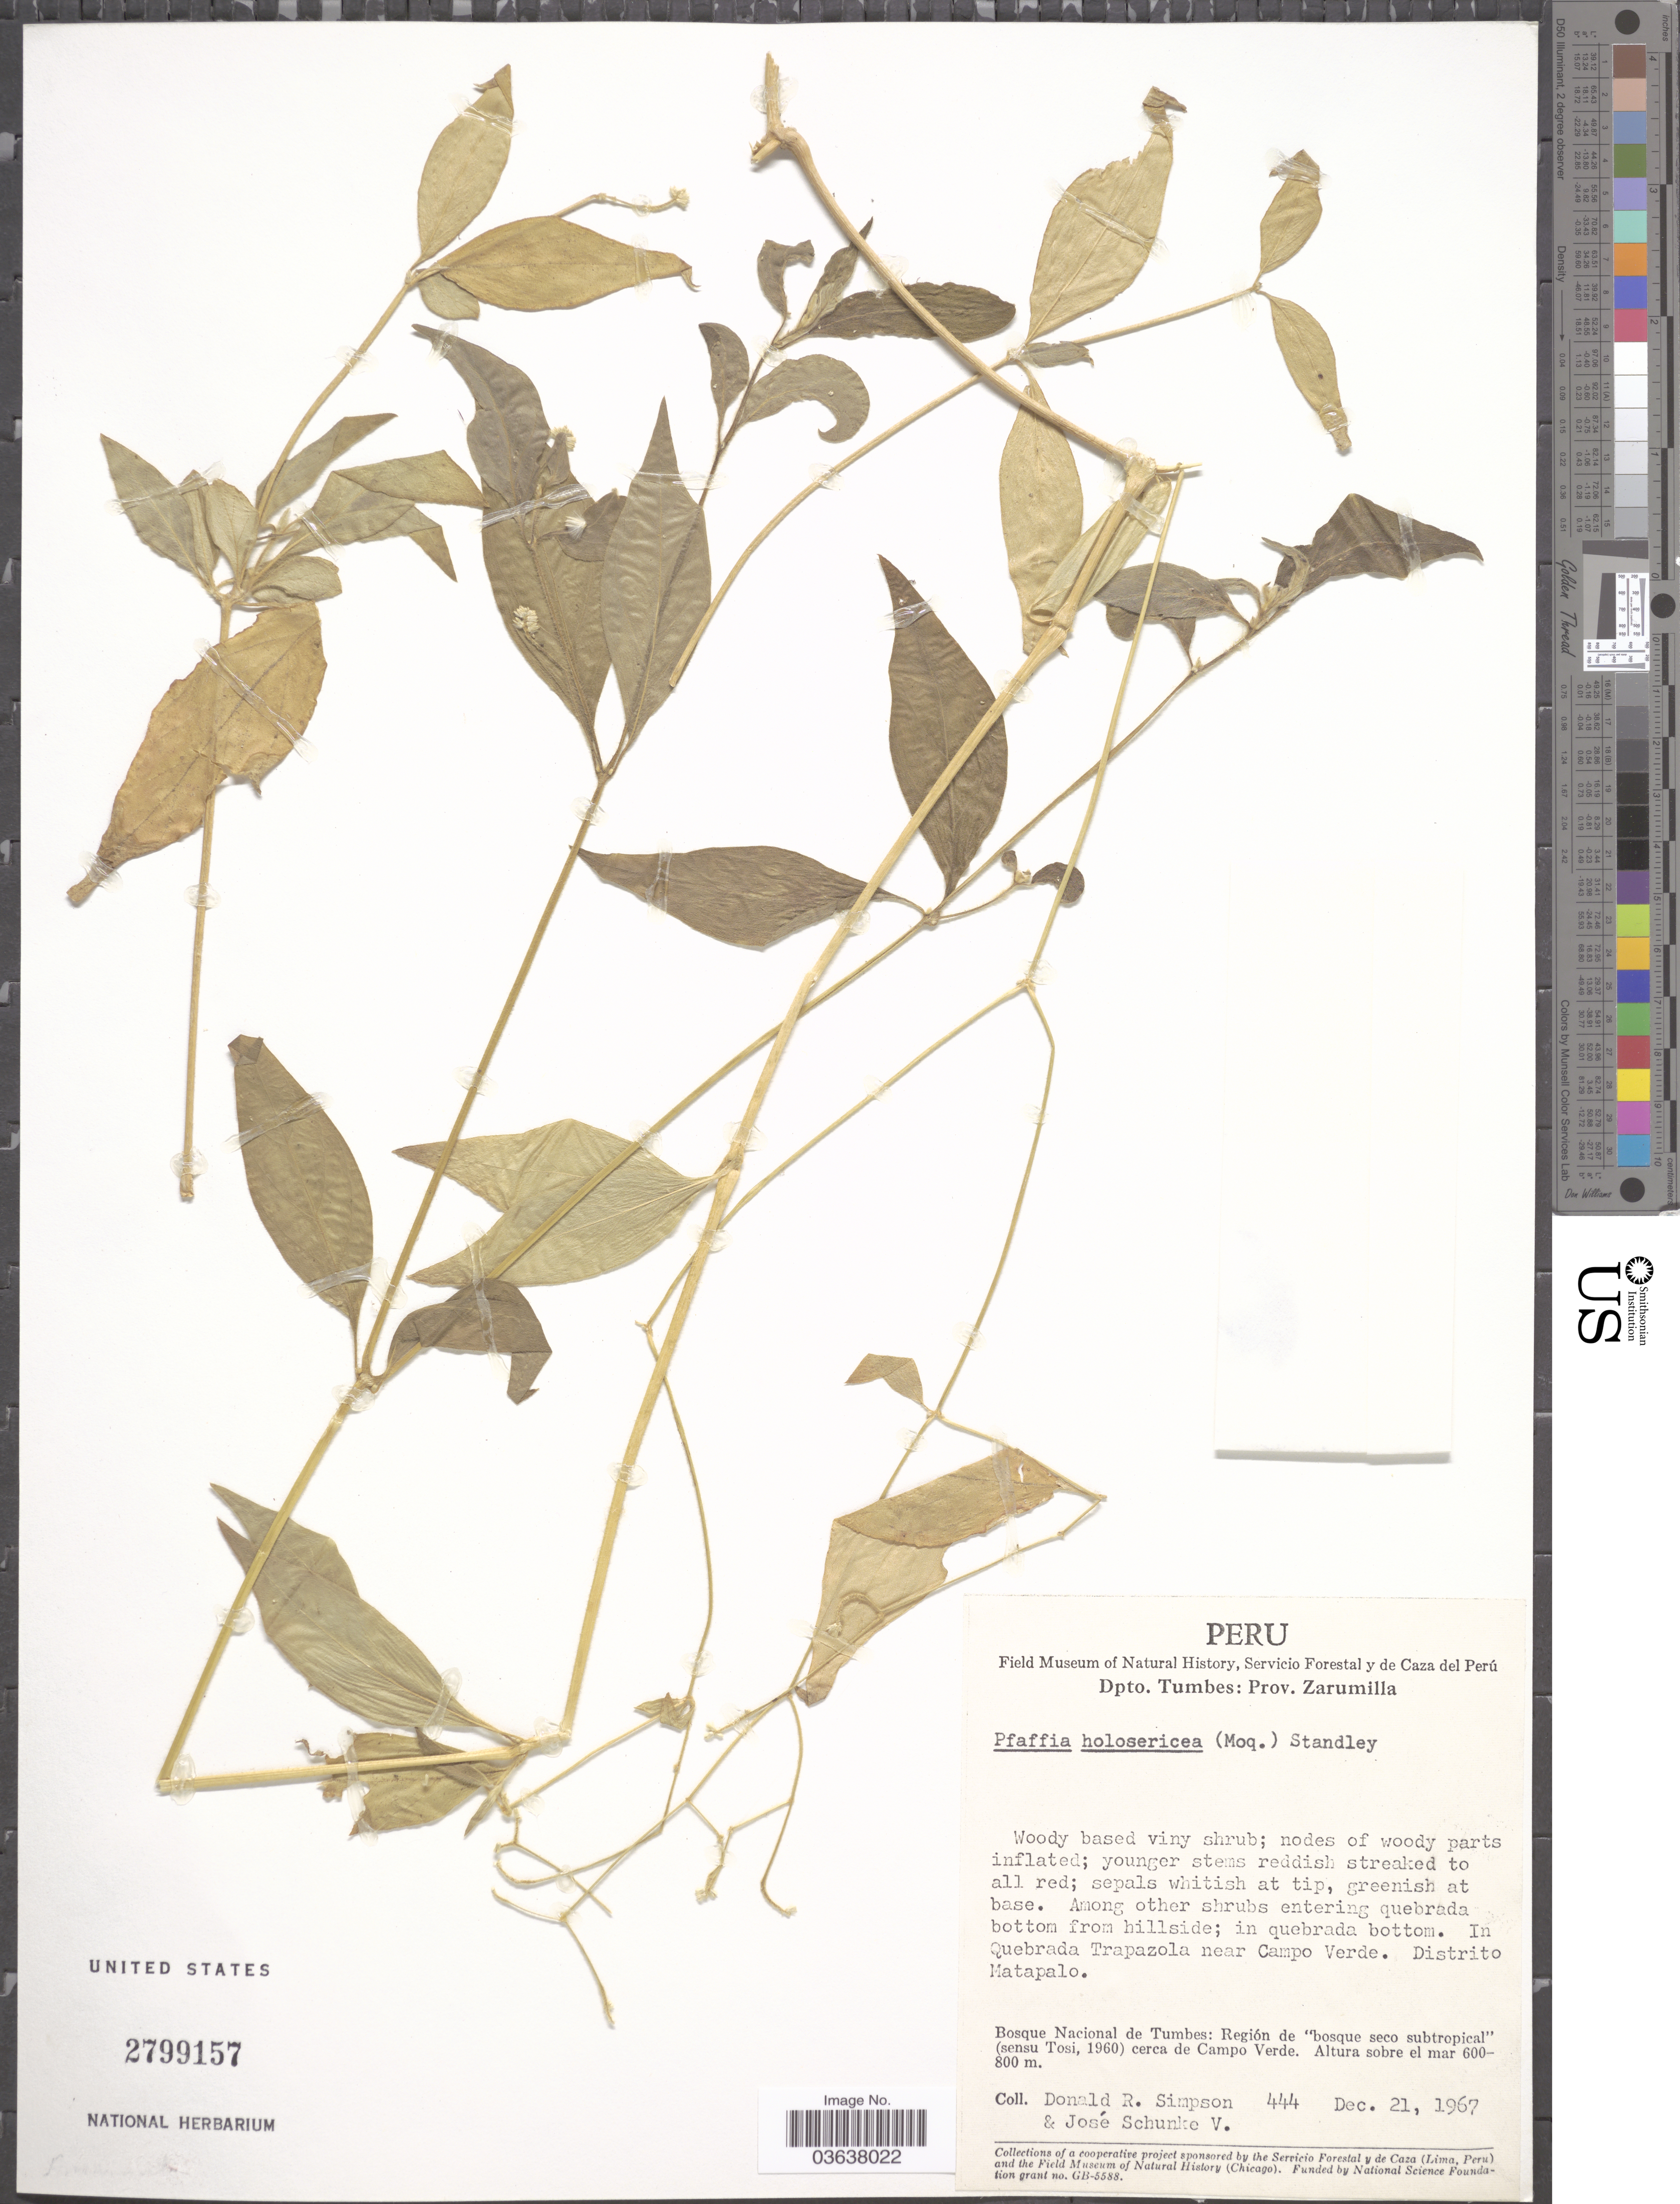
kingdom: Plantae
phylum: Tracheophyta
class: Magnoliopsida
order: Caryophyllales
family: Amaranthaceae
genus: Gomphrena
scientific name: Gomphrena holosericea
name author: (Mart.) Moq.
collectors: D. R. Simpson & J. Schunke Vigo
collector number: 444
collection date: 1967-12-21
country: Peru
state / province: Tumbes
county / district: Zarumilla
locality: Dpto. Tumbes: Prov. Zarumilla. In Quebrada Trapazola near Campo Verde. Distrito Matapalo. Bosque Nacional de Tumbes: Región de "bosque seco subtropical" (sensu Tosi, 1960) cerca de Campo Verde.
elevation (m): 600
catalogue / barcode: US 2799157